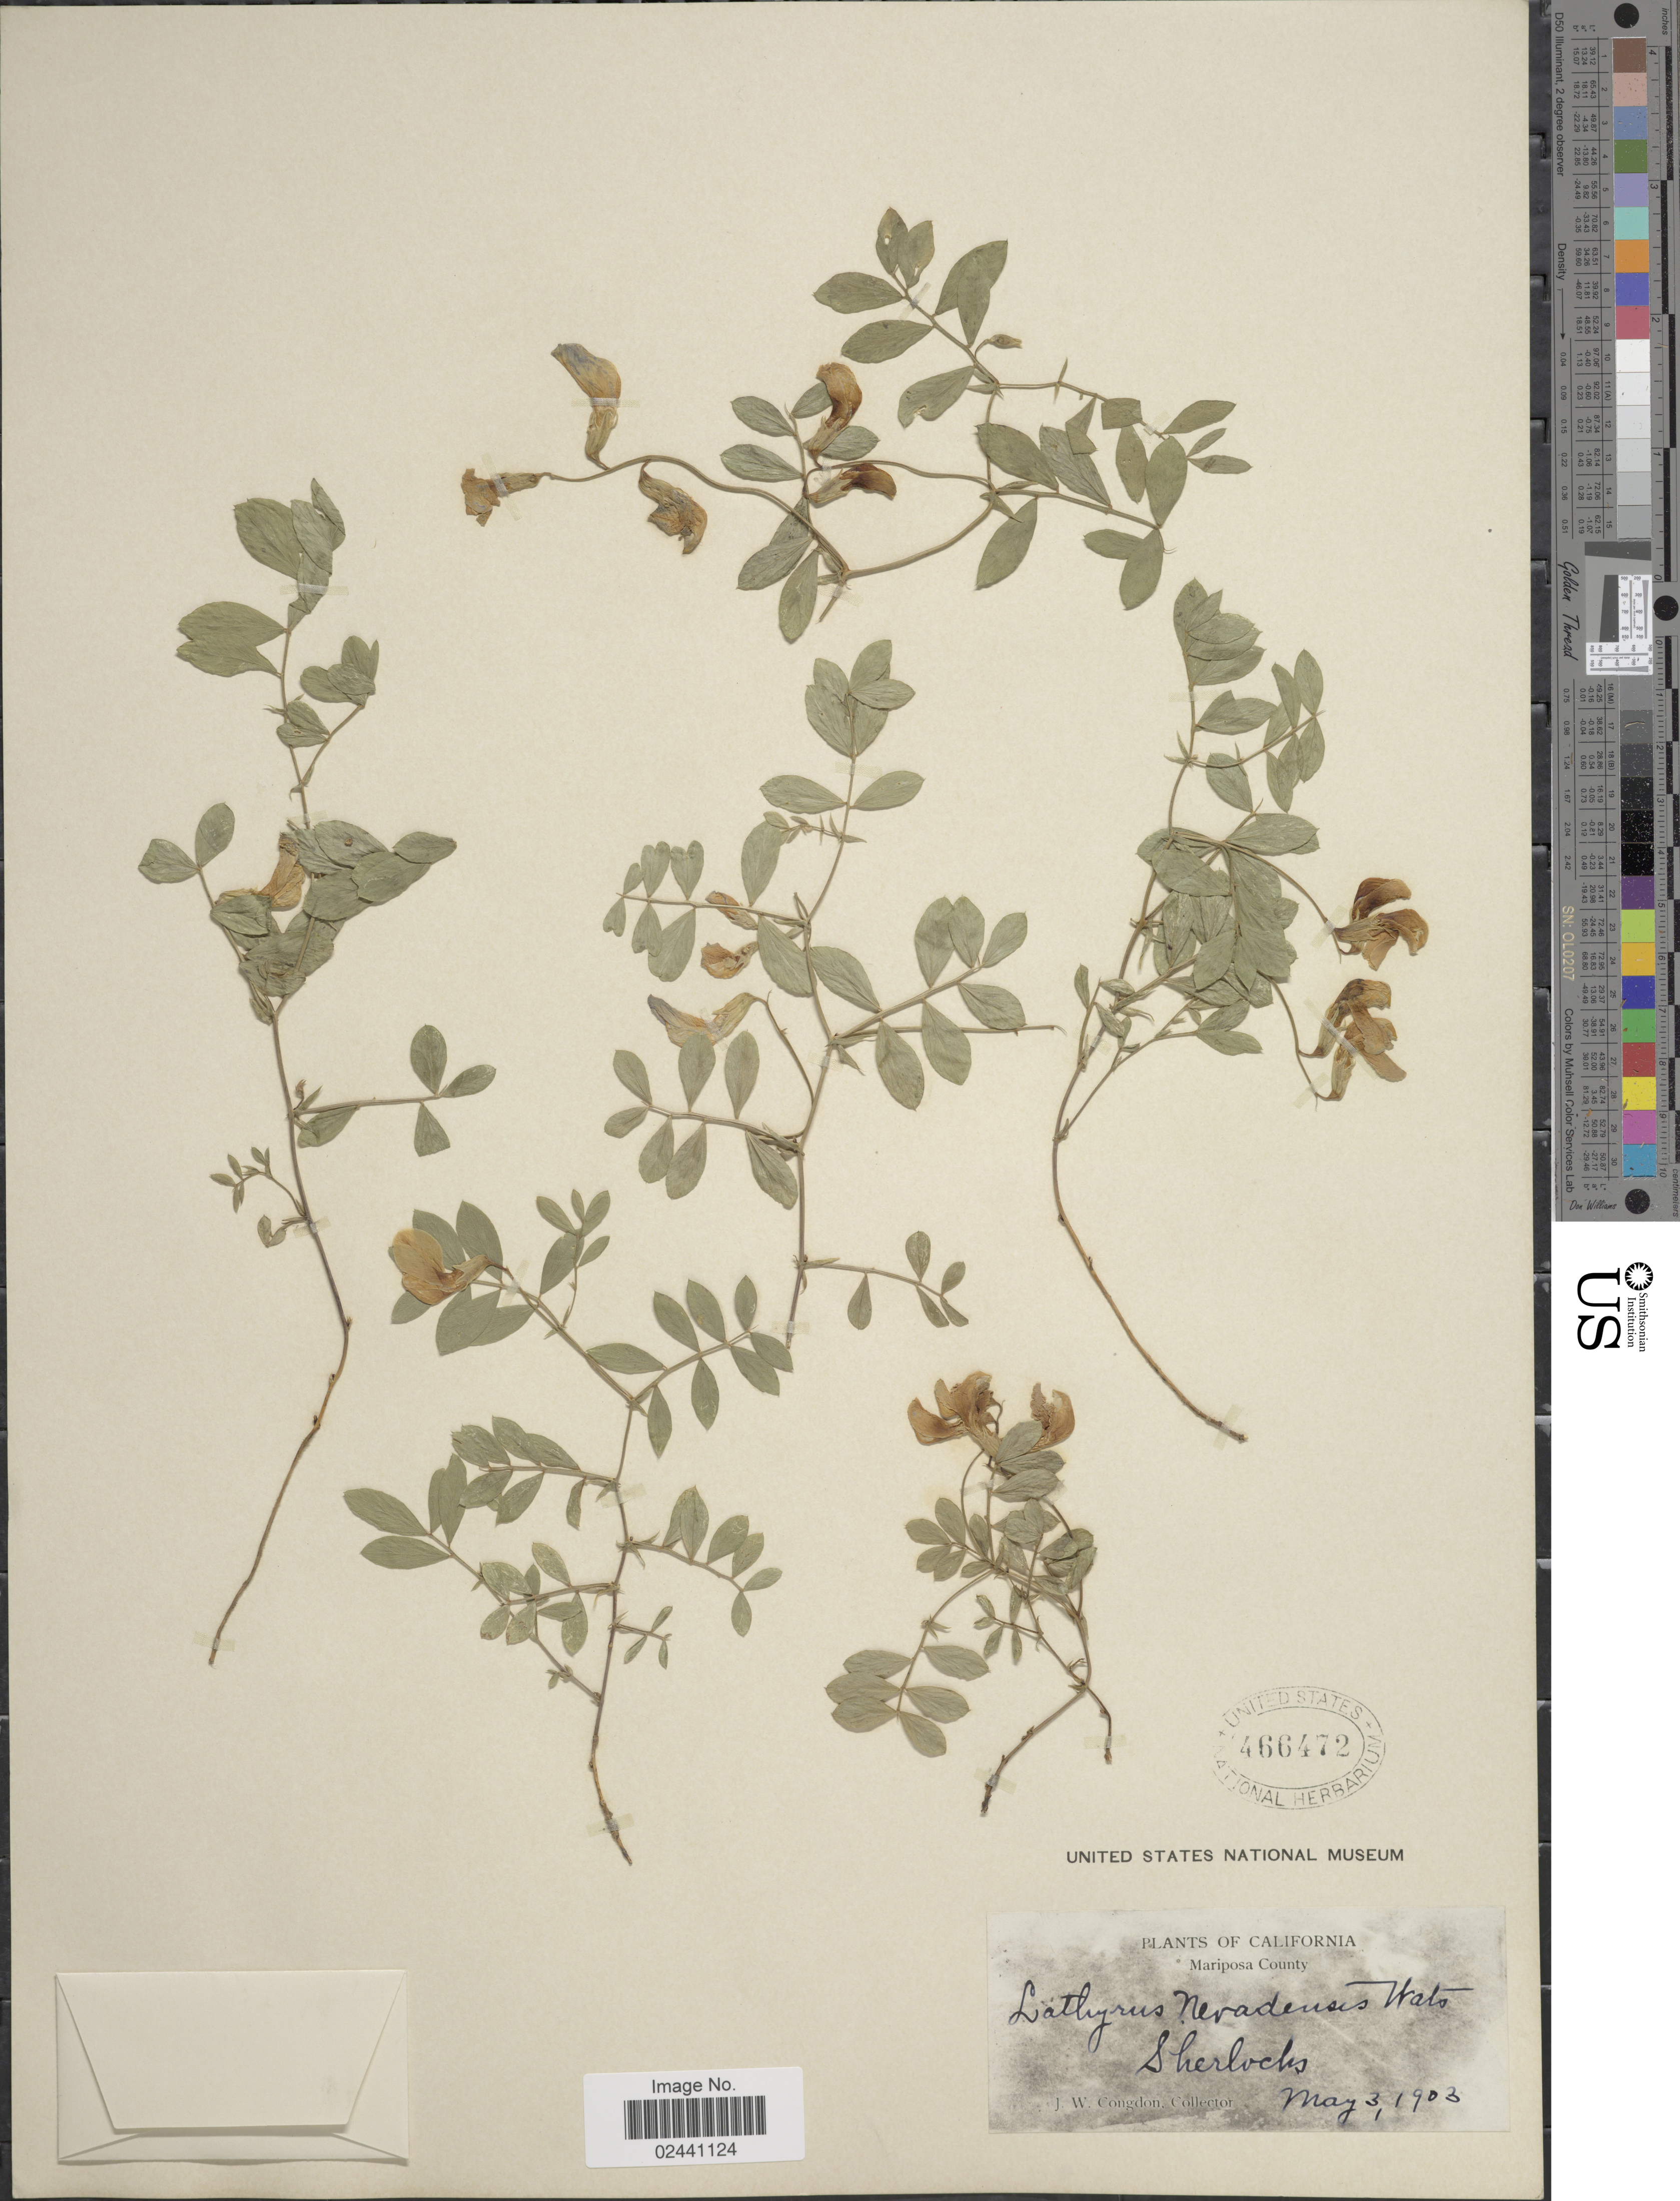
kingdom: Plantae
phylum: Tracheophyta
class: Magnoliopsida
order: Fabales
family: Fabaceae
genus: Lathyrus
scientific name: Lathyrus nevadensis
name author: S. Watson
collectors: J. W. Congdon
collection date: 1903-05-03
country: United States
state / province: California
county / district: Mariposa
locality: Mariposa County. Sherlocks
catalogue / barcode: US 466472